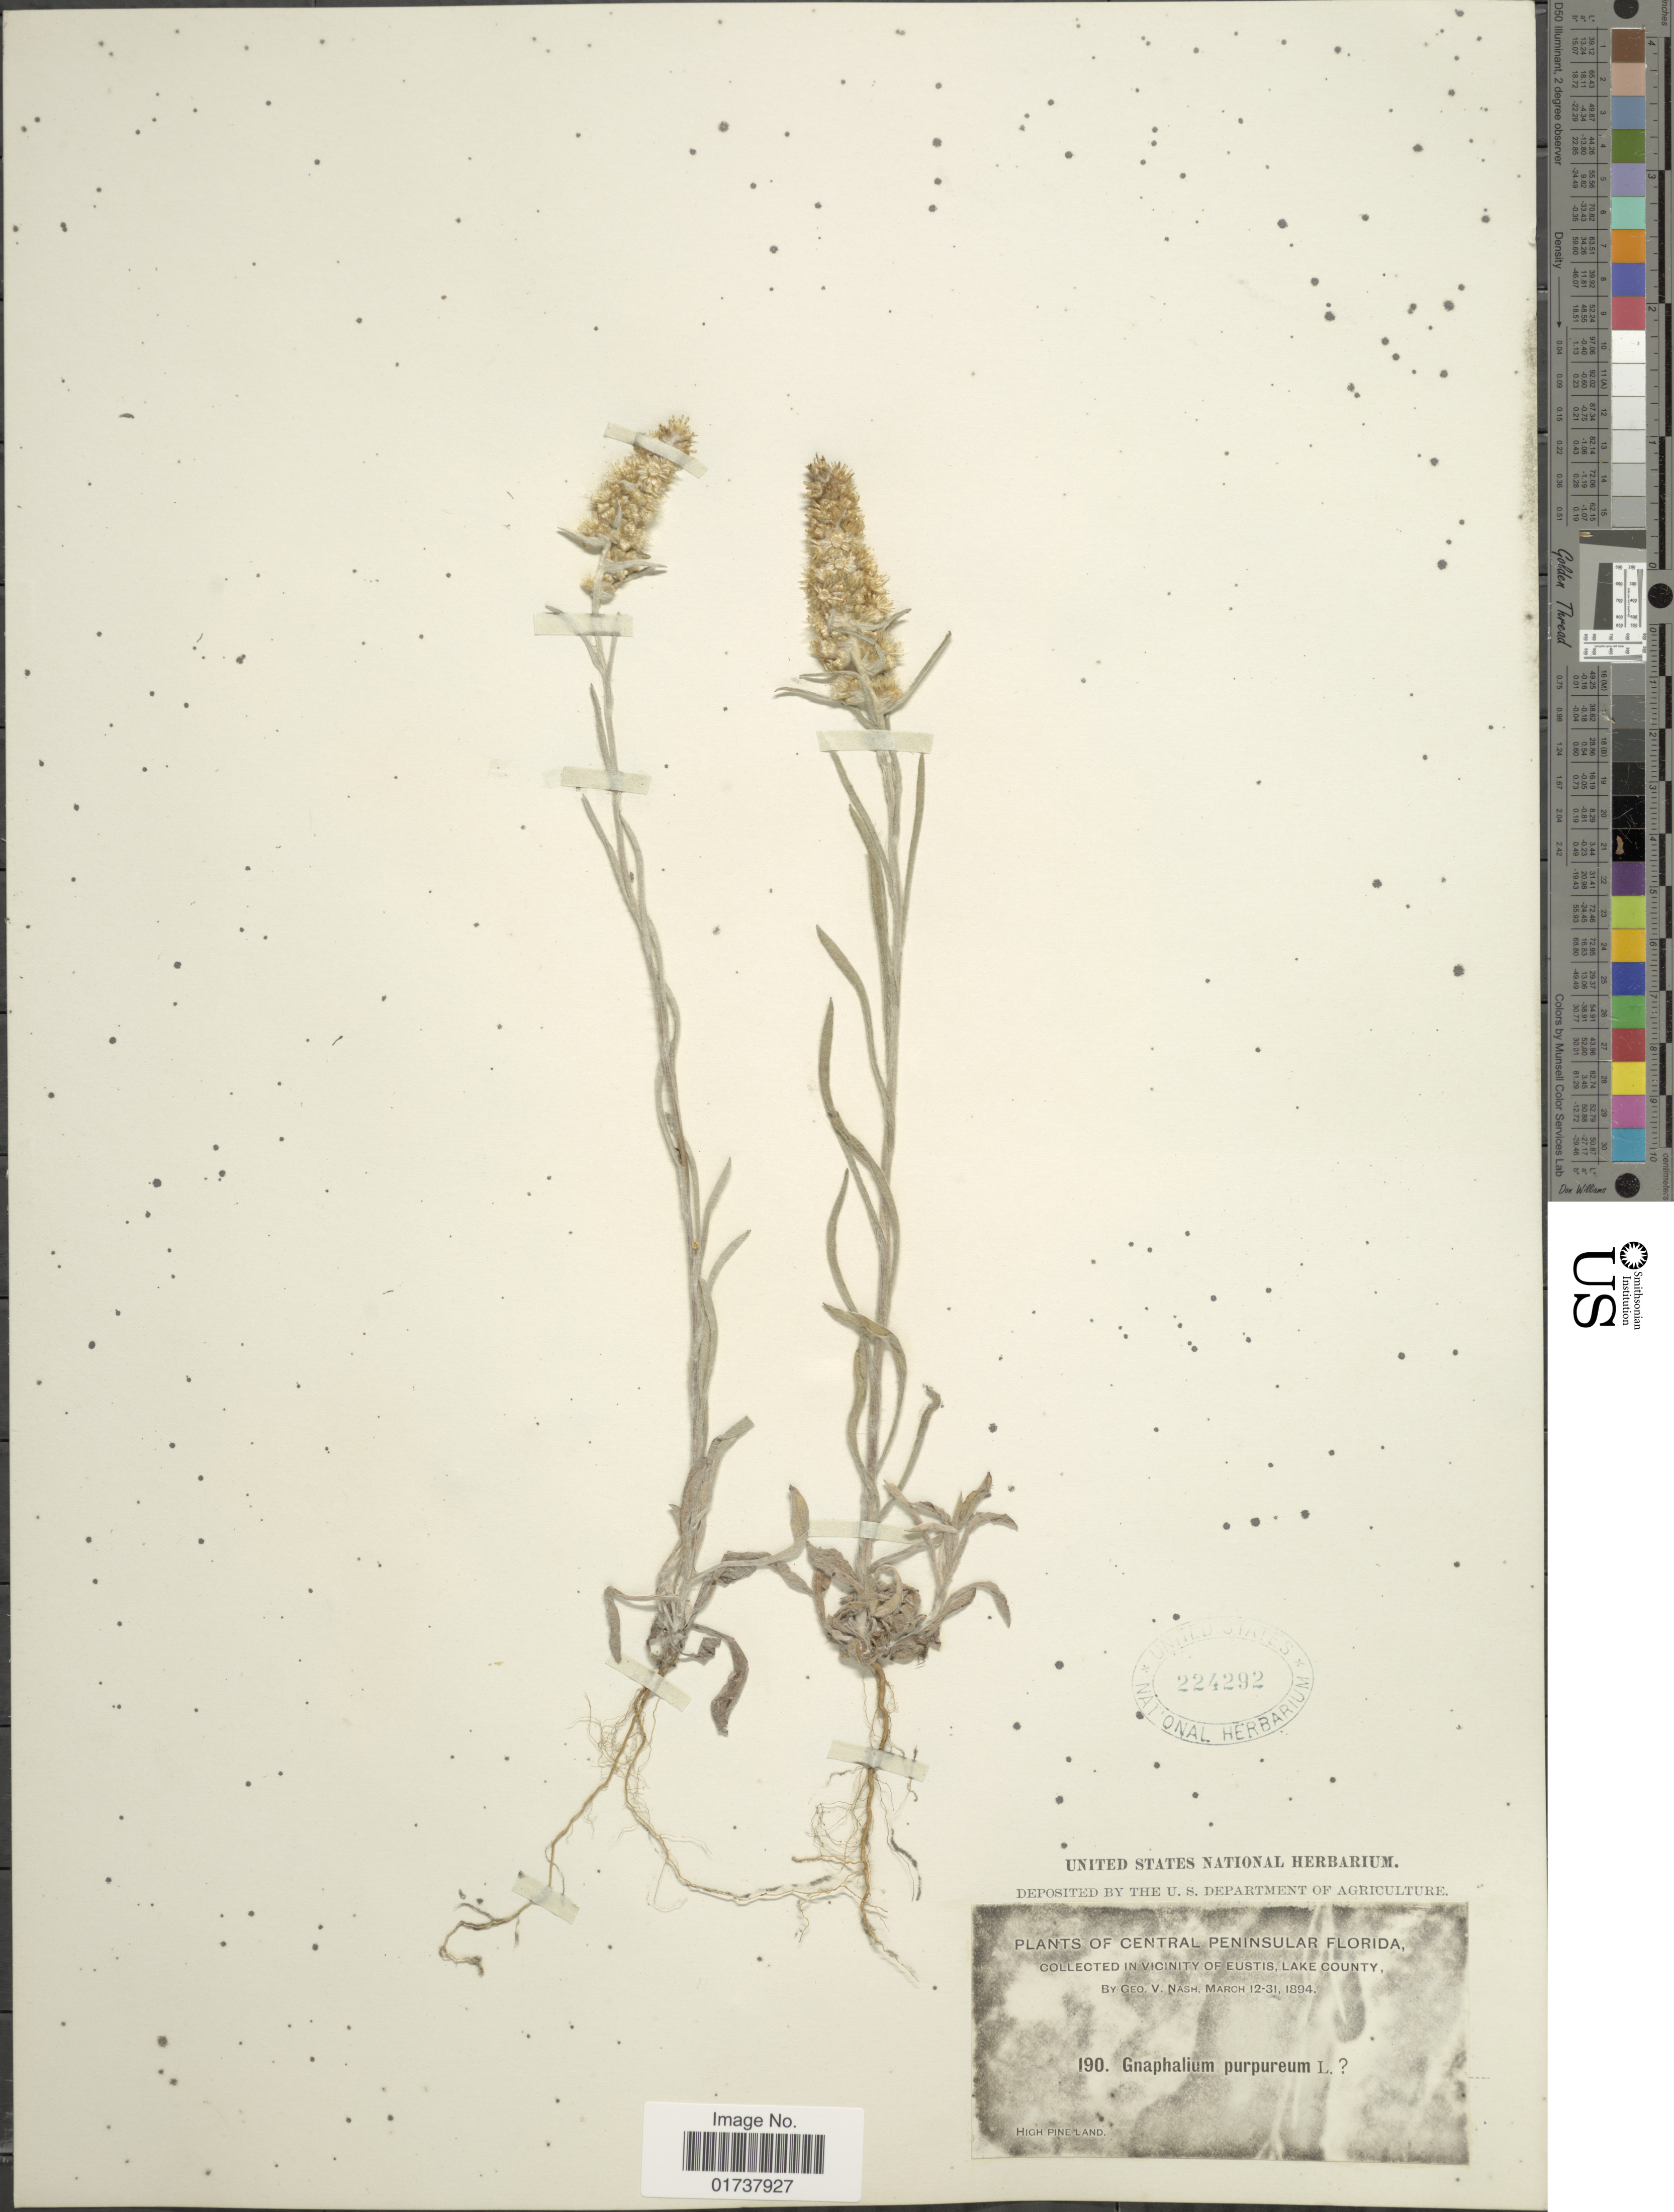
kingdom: Plantae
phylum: Tracheophyta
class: Magnoliopsida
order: Asterales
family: Asteraceae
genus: Gamochaeta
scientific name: Gamochaeta falcata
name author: (Lam.) Cabrera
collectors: G. V. Nash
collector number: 190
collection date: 1894-03-12/1894-03-31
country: United States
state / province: Florida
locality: Central Peninsular, in vicinity of Eustis Lake County, High Pineland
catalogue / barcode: US 224292